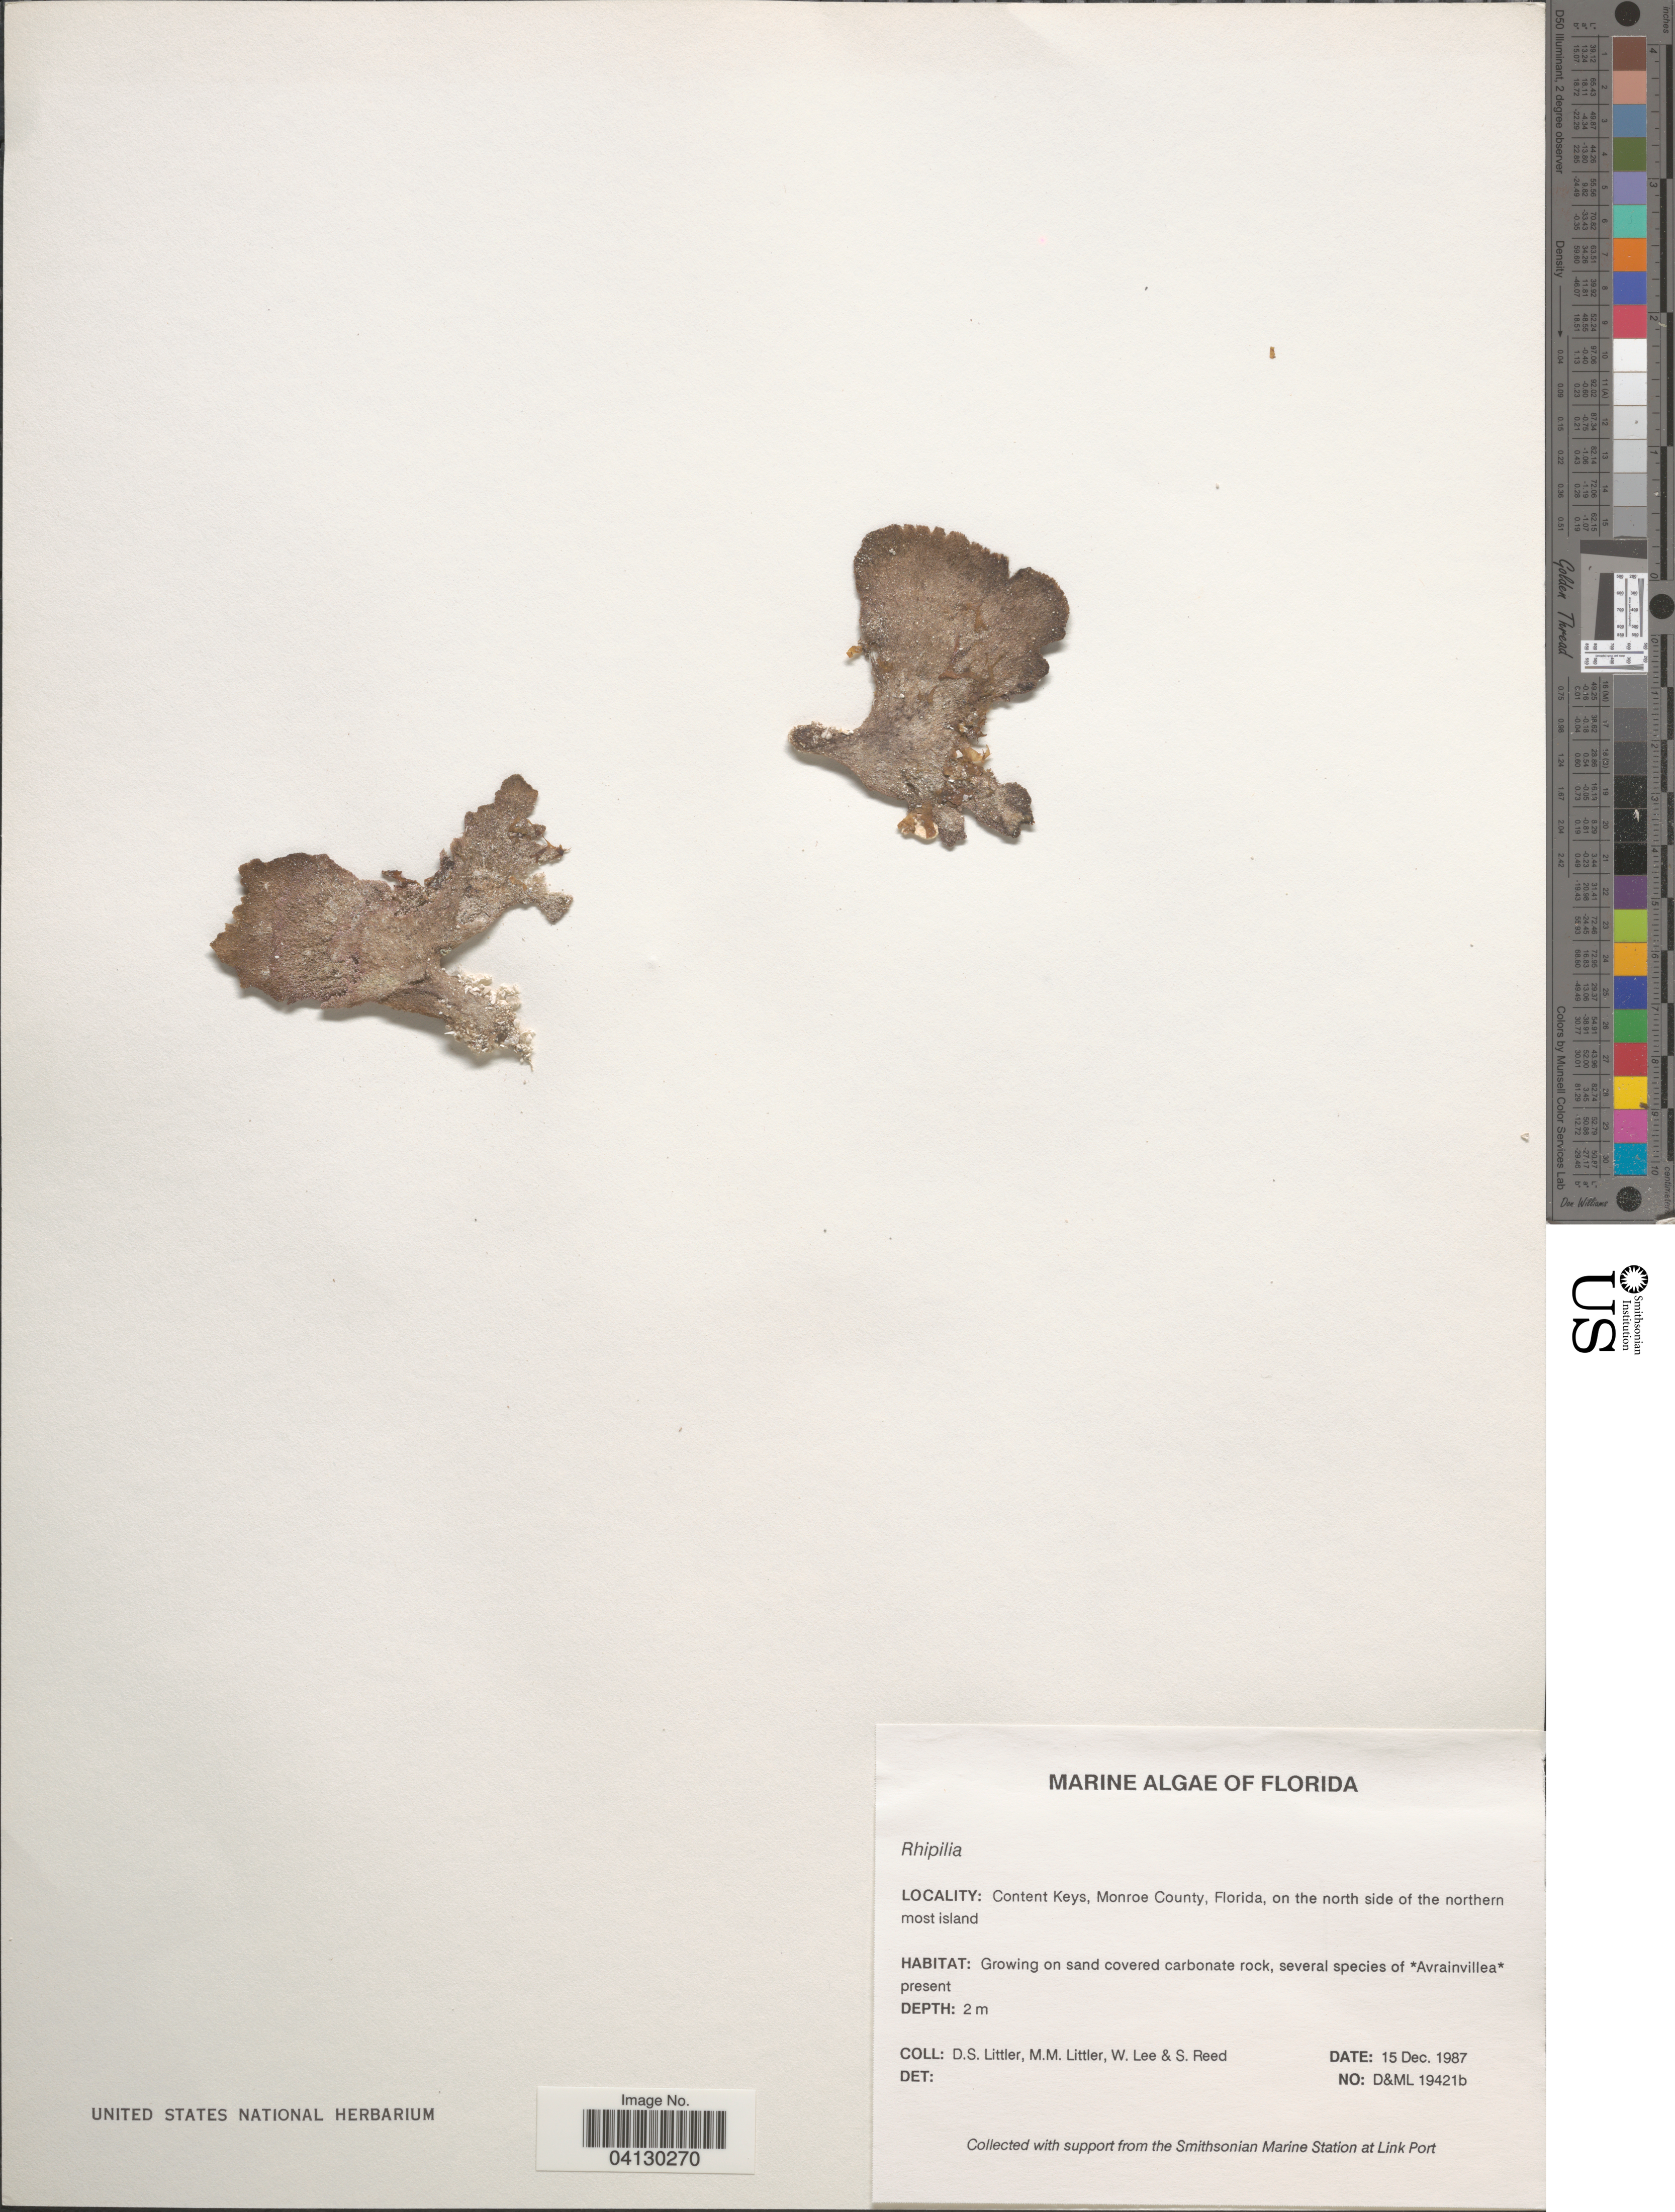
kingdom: Plantae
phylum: Chlorophyta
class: Ulvophyceae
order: Bryopsidales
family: Rhipiliaceae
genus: Rhipilia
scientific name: Rhipilia sp.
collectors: D. S. Littler, W. Lee & S. Reed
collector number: D&ML19421b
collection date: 1987-12-15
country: United States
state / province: Florida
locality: Content Keys, Monroe County, on the north side of the northern most island.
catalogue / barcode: US 328808